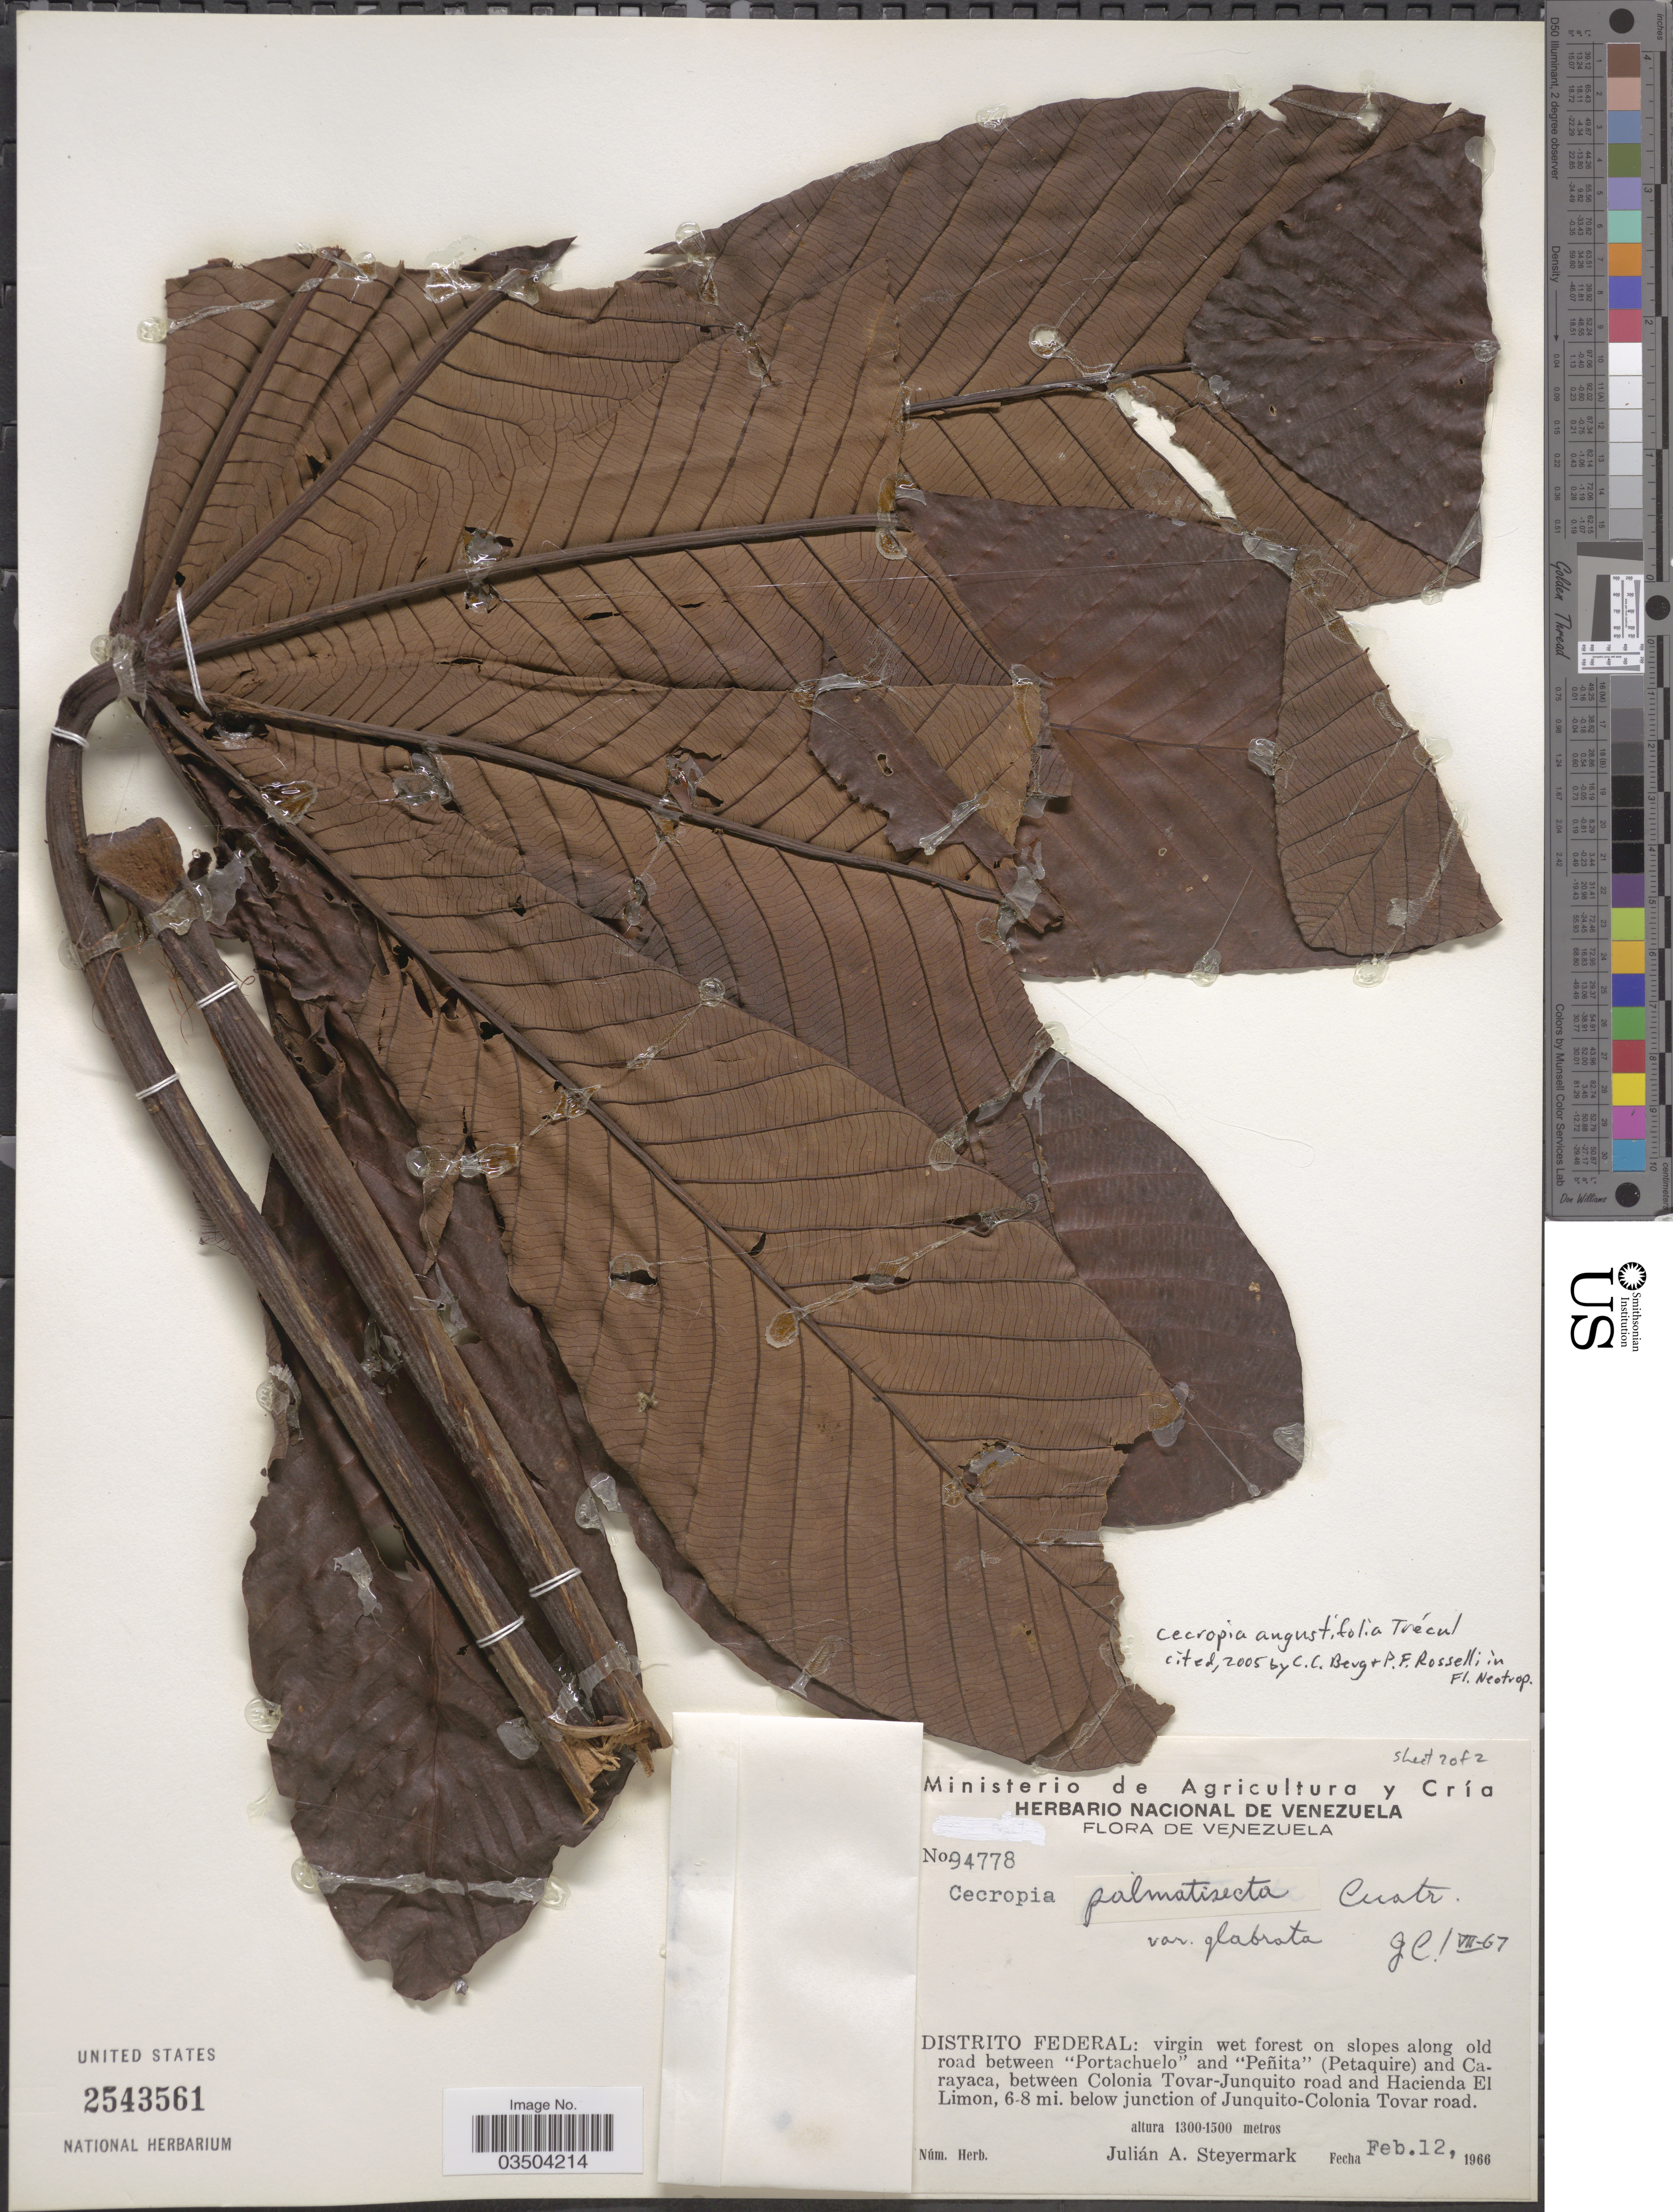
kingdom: Plantae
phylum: Tracheophyta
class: Magnoliopsida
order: Rosales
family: Urticaceae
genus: Cecropia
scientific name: Cecropia angustifolia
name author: Trécul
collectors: J. Steyermark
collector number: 94778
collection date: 1966-02-12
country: Venezuela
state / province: Distrito Federal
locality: Along old road between "Portachuelo" and "Peñita" (Petaquire) and Carayaca, between Colonia Tovar-Junquito road and Hacienda El Limon, 6-8 mi. below junction of Junquito-Colonia Tovar road.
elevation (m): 1300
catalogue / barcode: US 2543561